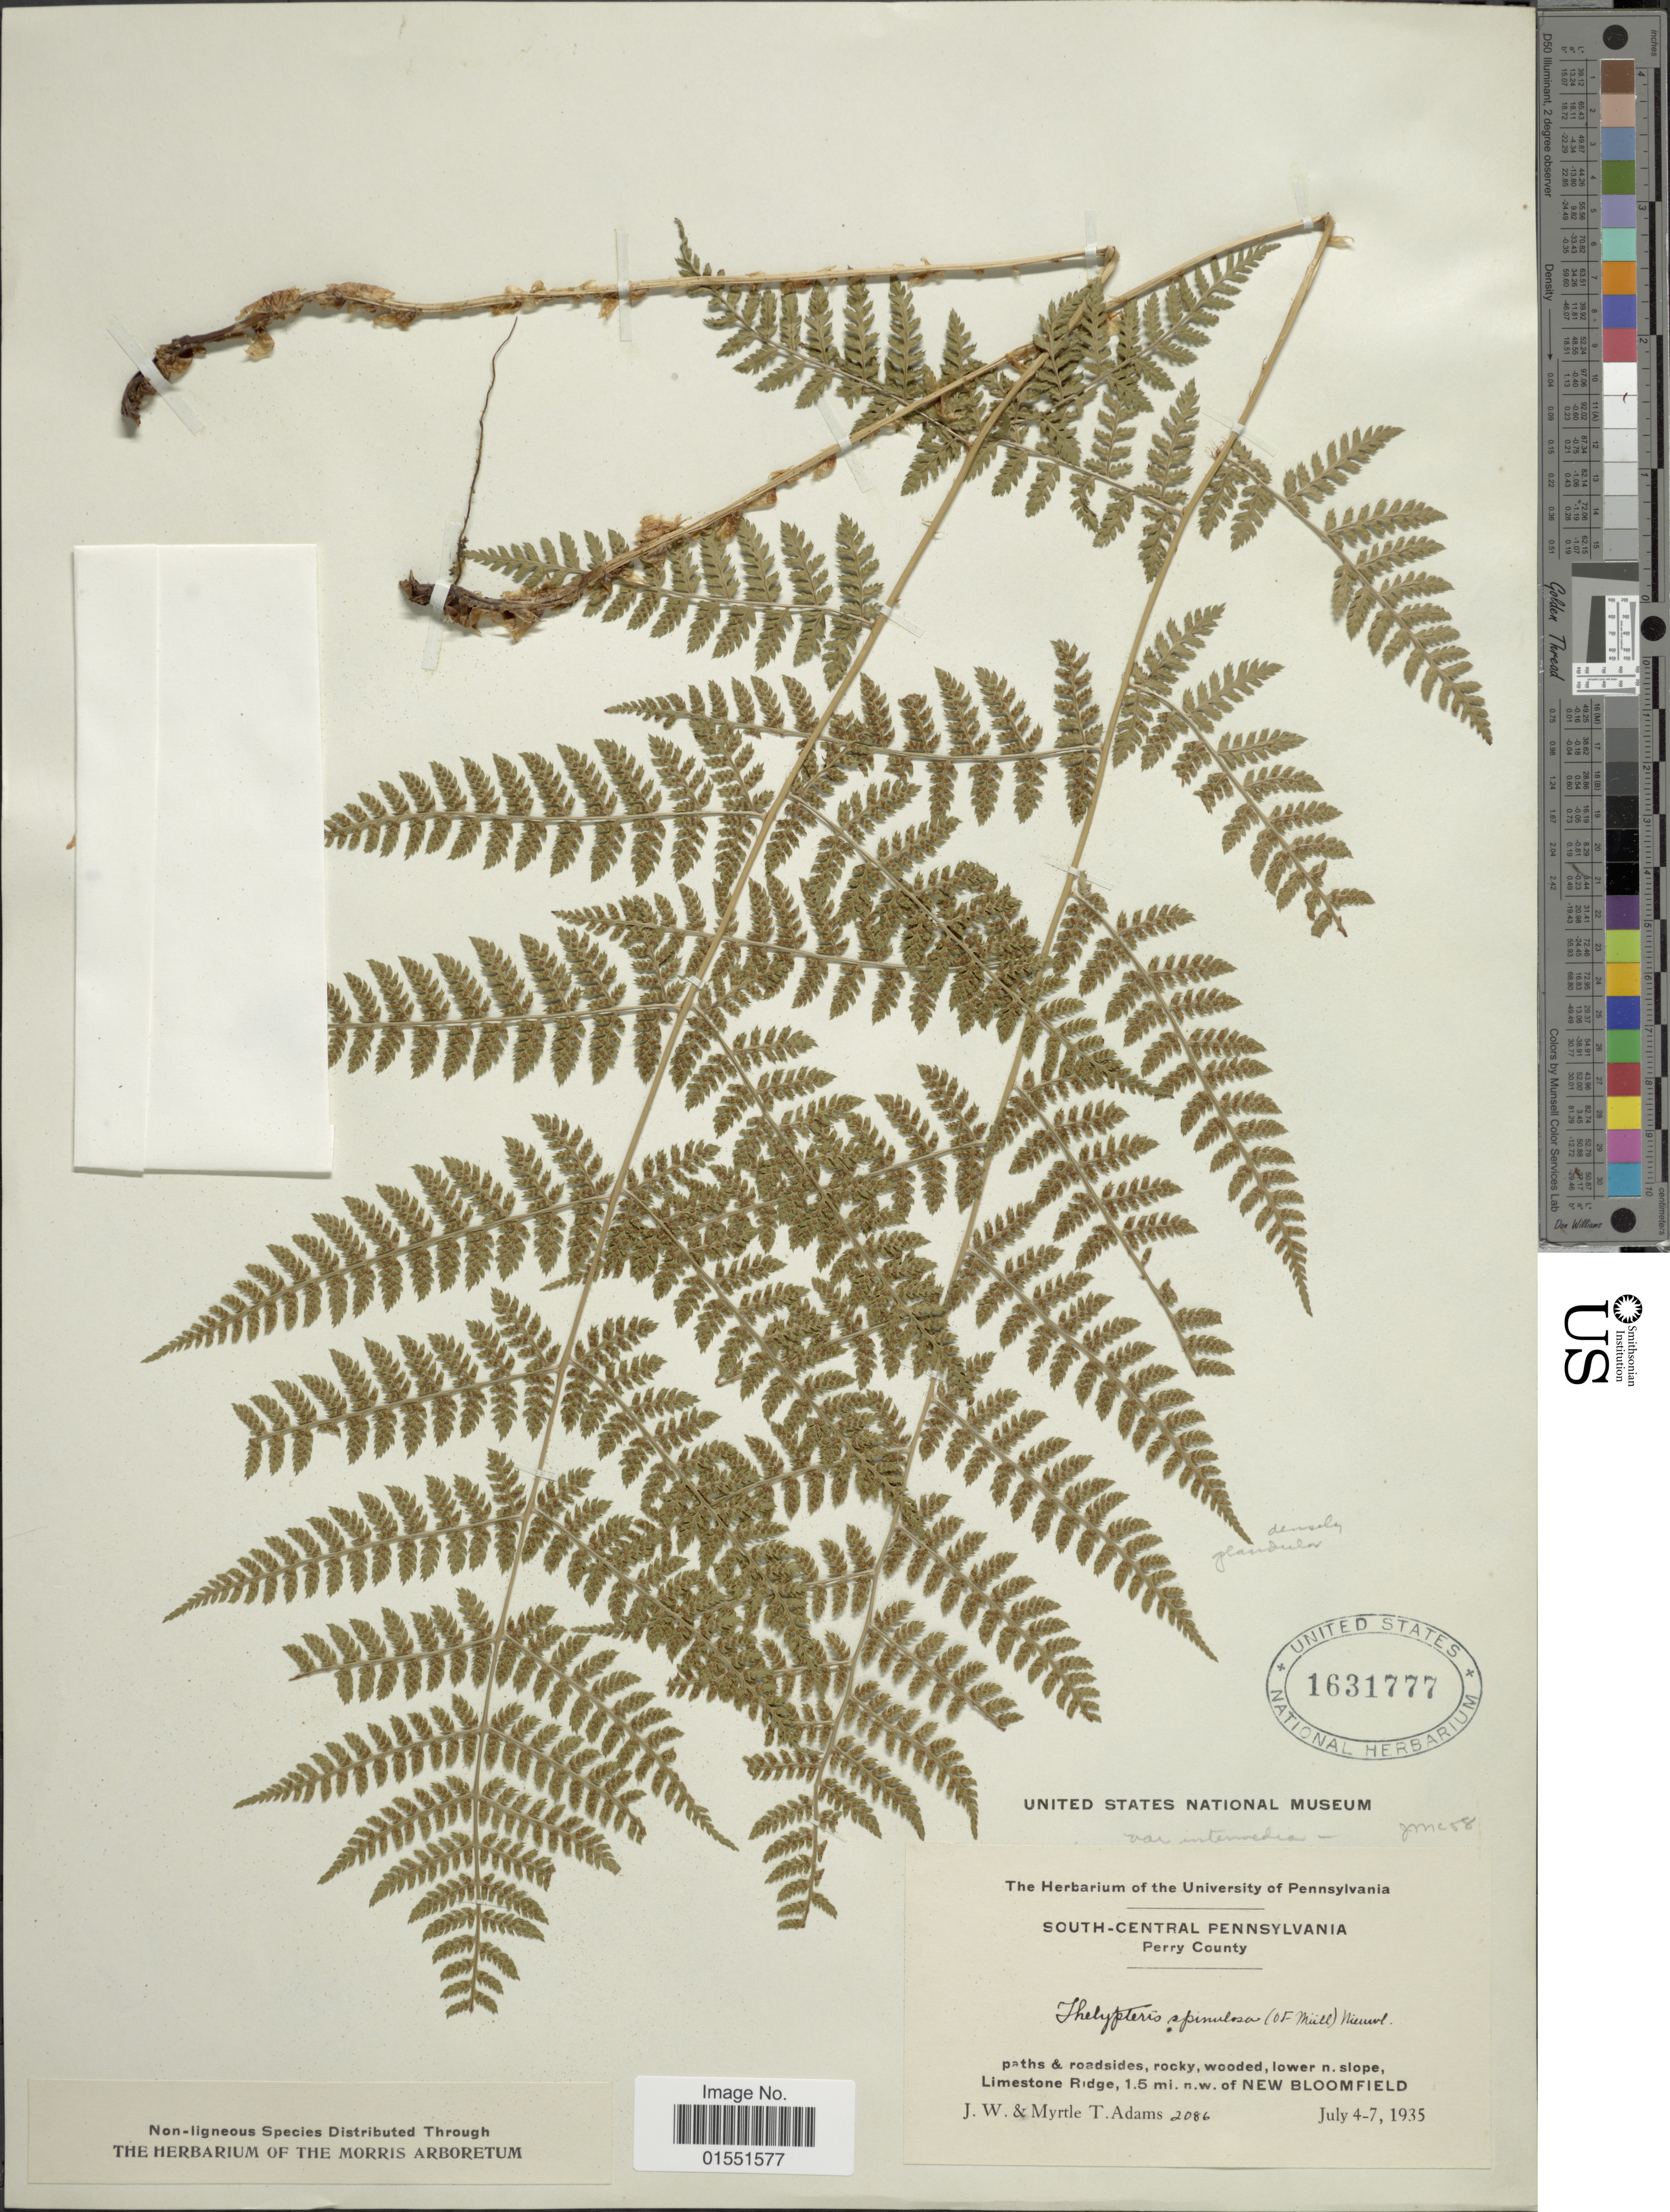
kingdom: Plantae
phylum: Tracheophyta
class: Polypodiopsida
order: Polypodiales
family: Dryopteridaceae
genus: Dryopteris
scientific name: Dryopteris intermedia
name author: (Muhl.) A. Gray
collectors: J. Adams & M. T. Adams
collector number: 2086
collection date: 1935-07-04/1935-07-07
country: United States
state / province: Pennsylvania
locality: South-Central Pennsylvania. Perry County. Limestone ridge, 1.5 mi. n.w of New Bloomfield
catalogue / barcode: US 1631777